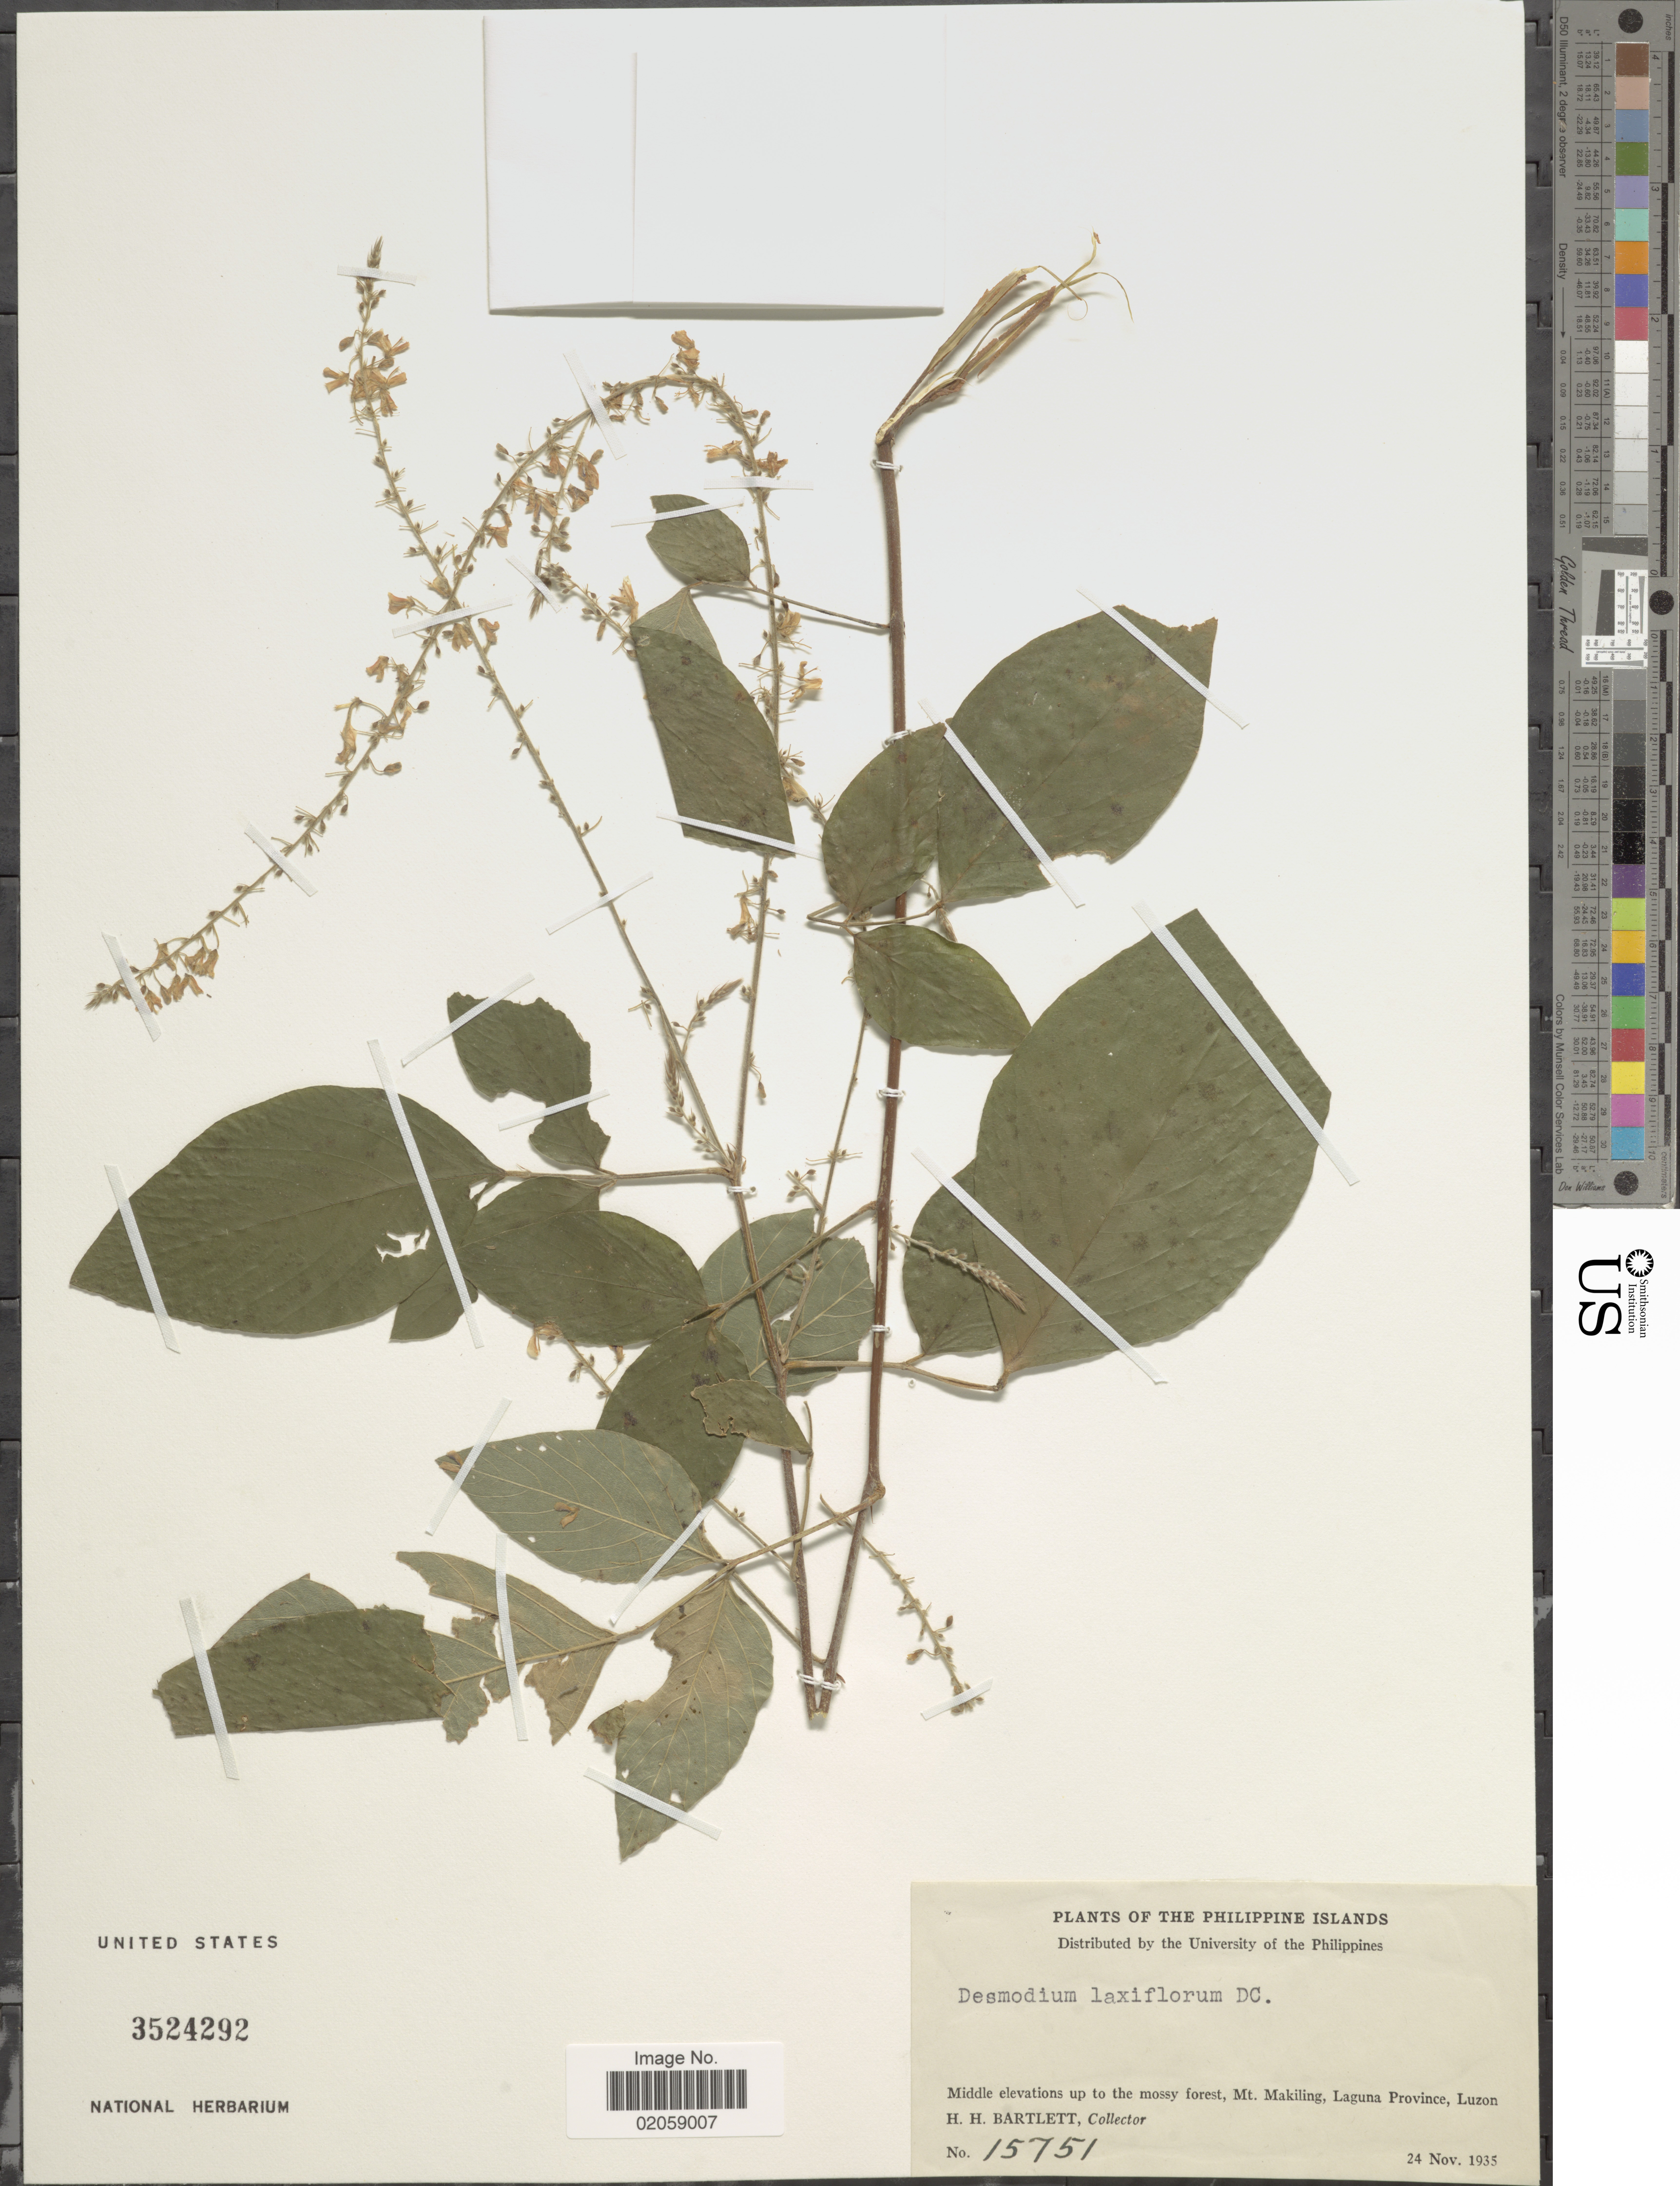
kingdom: Plantae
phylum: Tracheophyta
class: Magnoliopsida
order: Fabales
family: Fabaceae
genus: Sohmaea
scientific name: Sohmaea laxiflora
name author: (DC.) H. Ohashi & K. Ohashi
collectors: H. H. Bartlett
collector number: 15751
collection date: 1935-11-24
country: Philippines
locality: Philippine Islands. Middle elevations up to the mossy forest, Mt. Makiling, Laguna Province, Luzon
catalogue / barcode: US 3524292